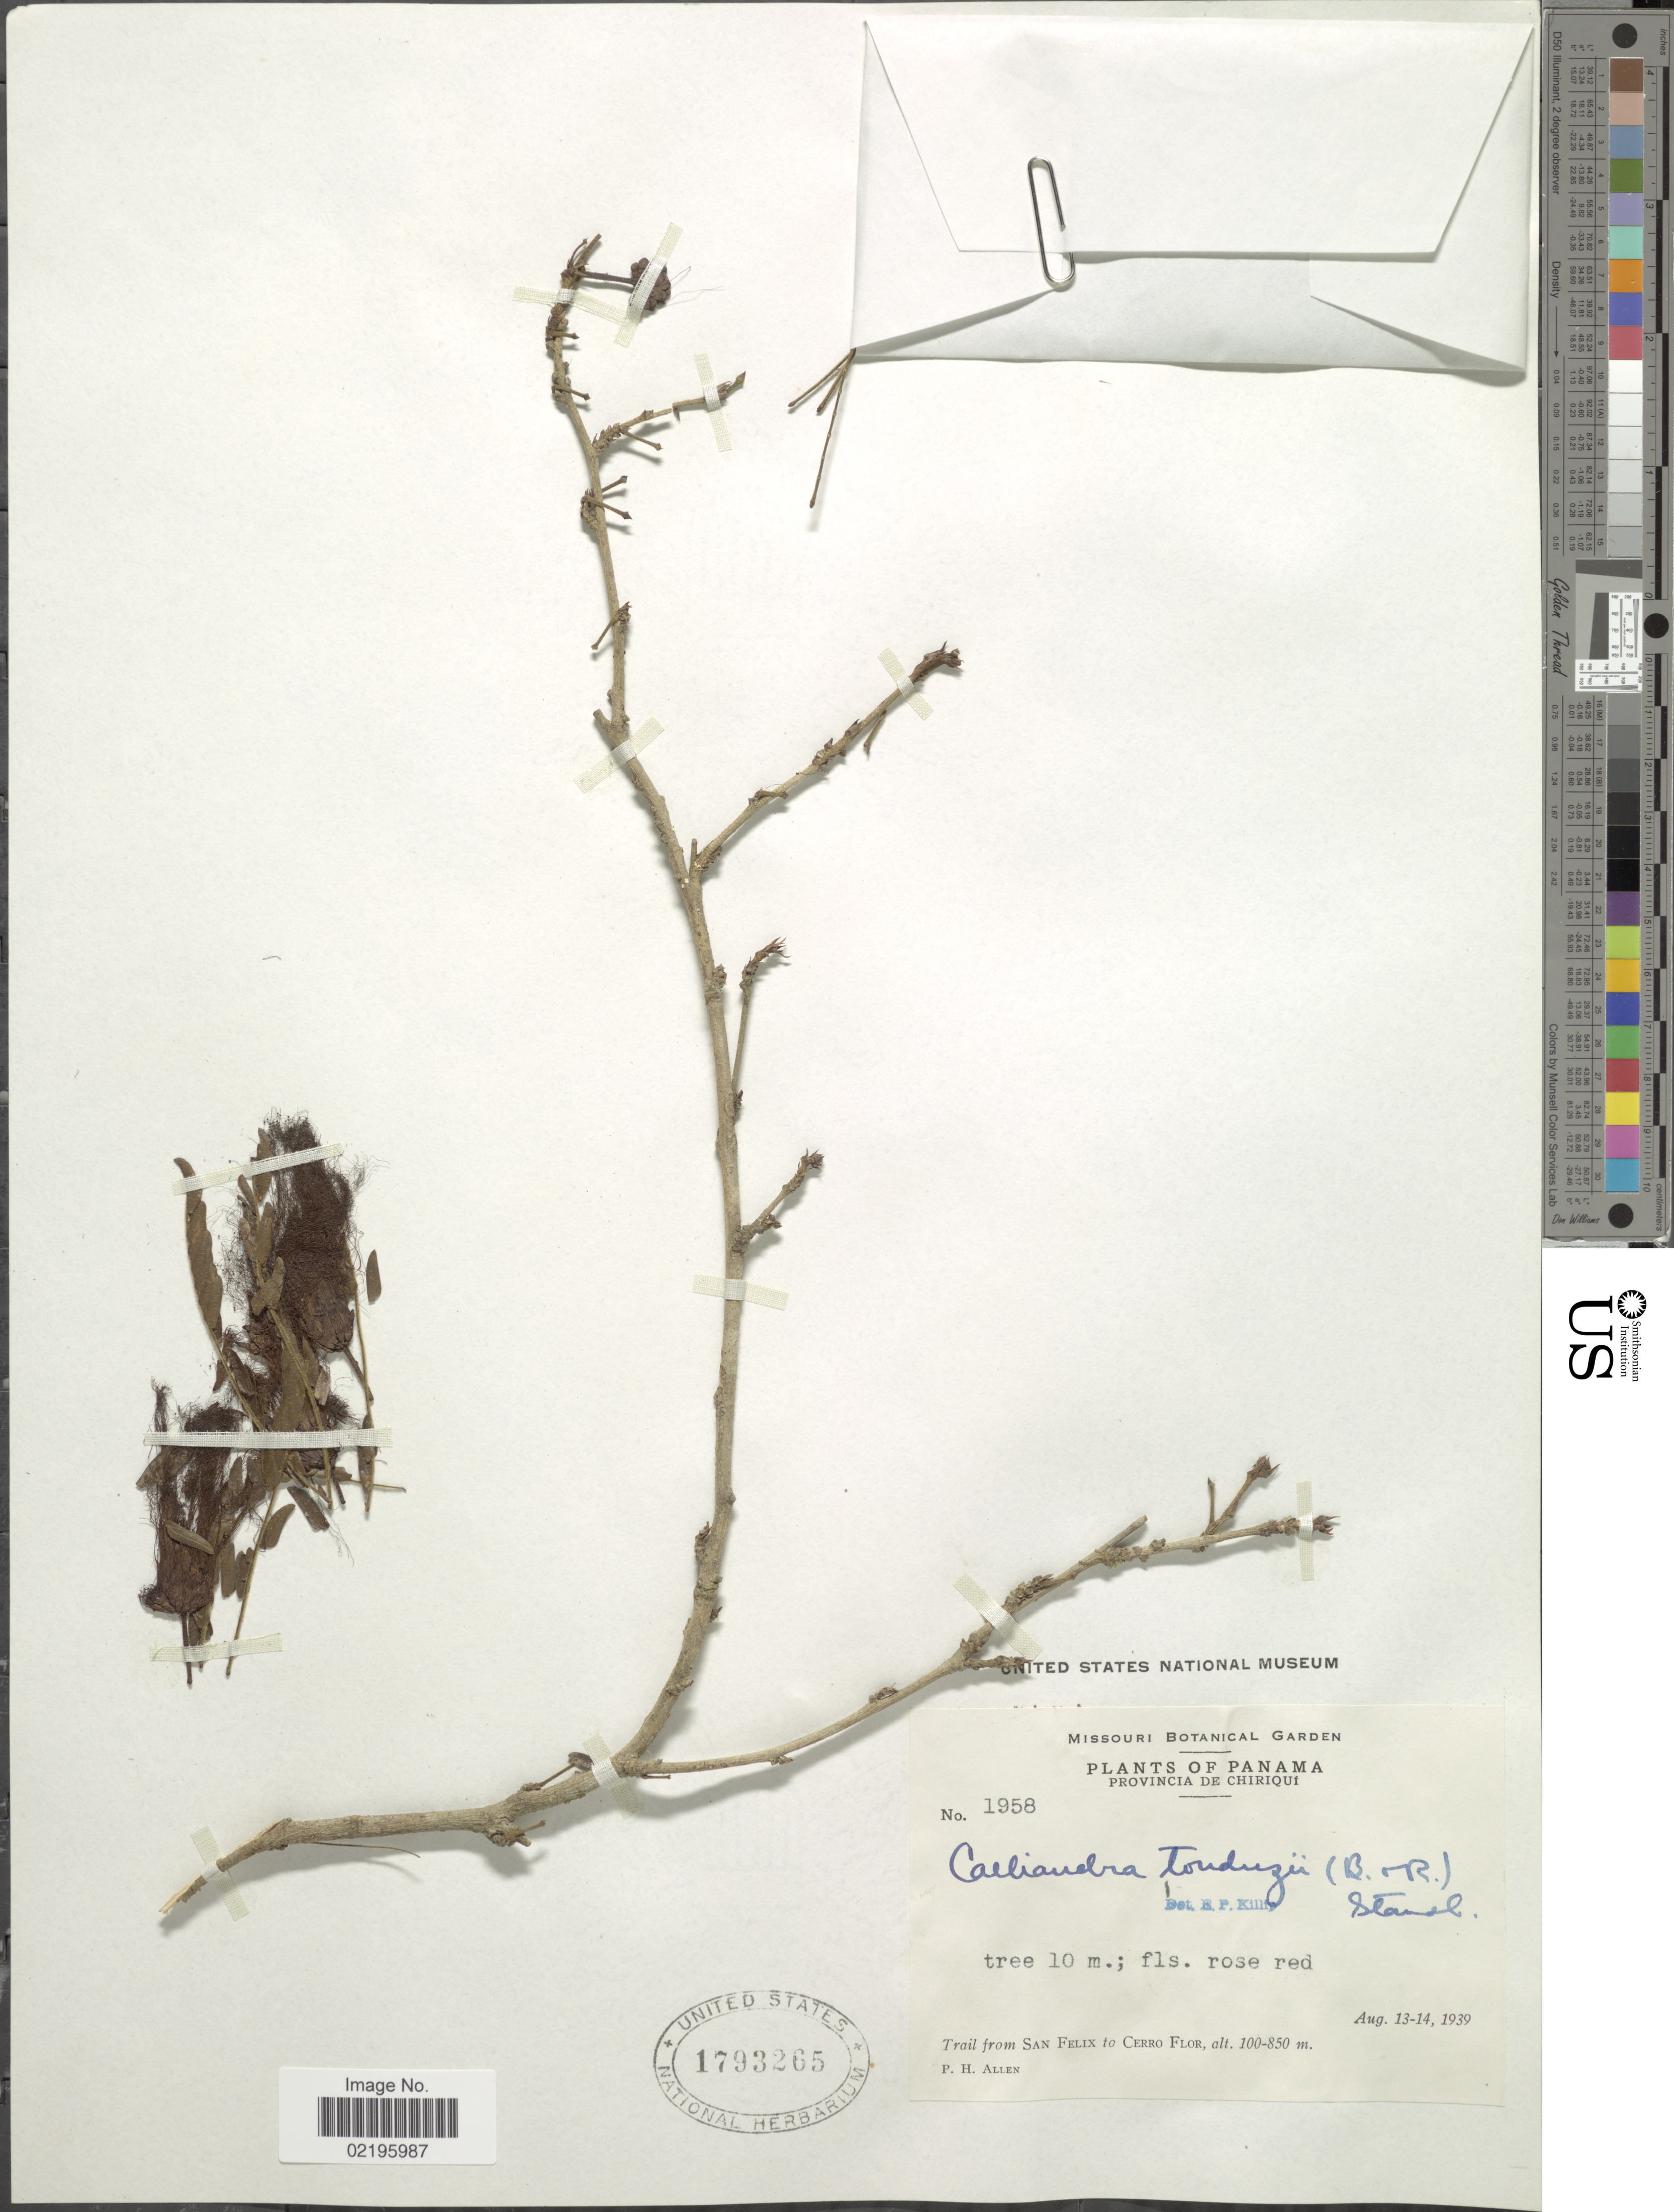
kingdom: Plantae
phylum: Tracheophyta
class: Magnoliopsida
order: Fabales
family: Fabaceae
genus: Calliandra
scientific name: Calliandra tonduzii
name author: (Britton) Standl.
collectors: P. H. Allen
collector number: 1958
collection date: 1939-08-13/1939-08-14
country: Panama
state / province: Chiriqui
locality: Trail from San Felix to Cerro Flor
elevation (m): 100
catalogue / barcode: US 1793265